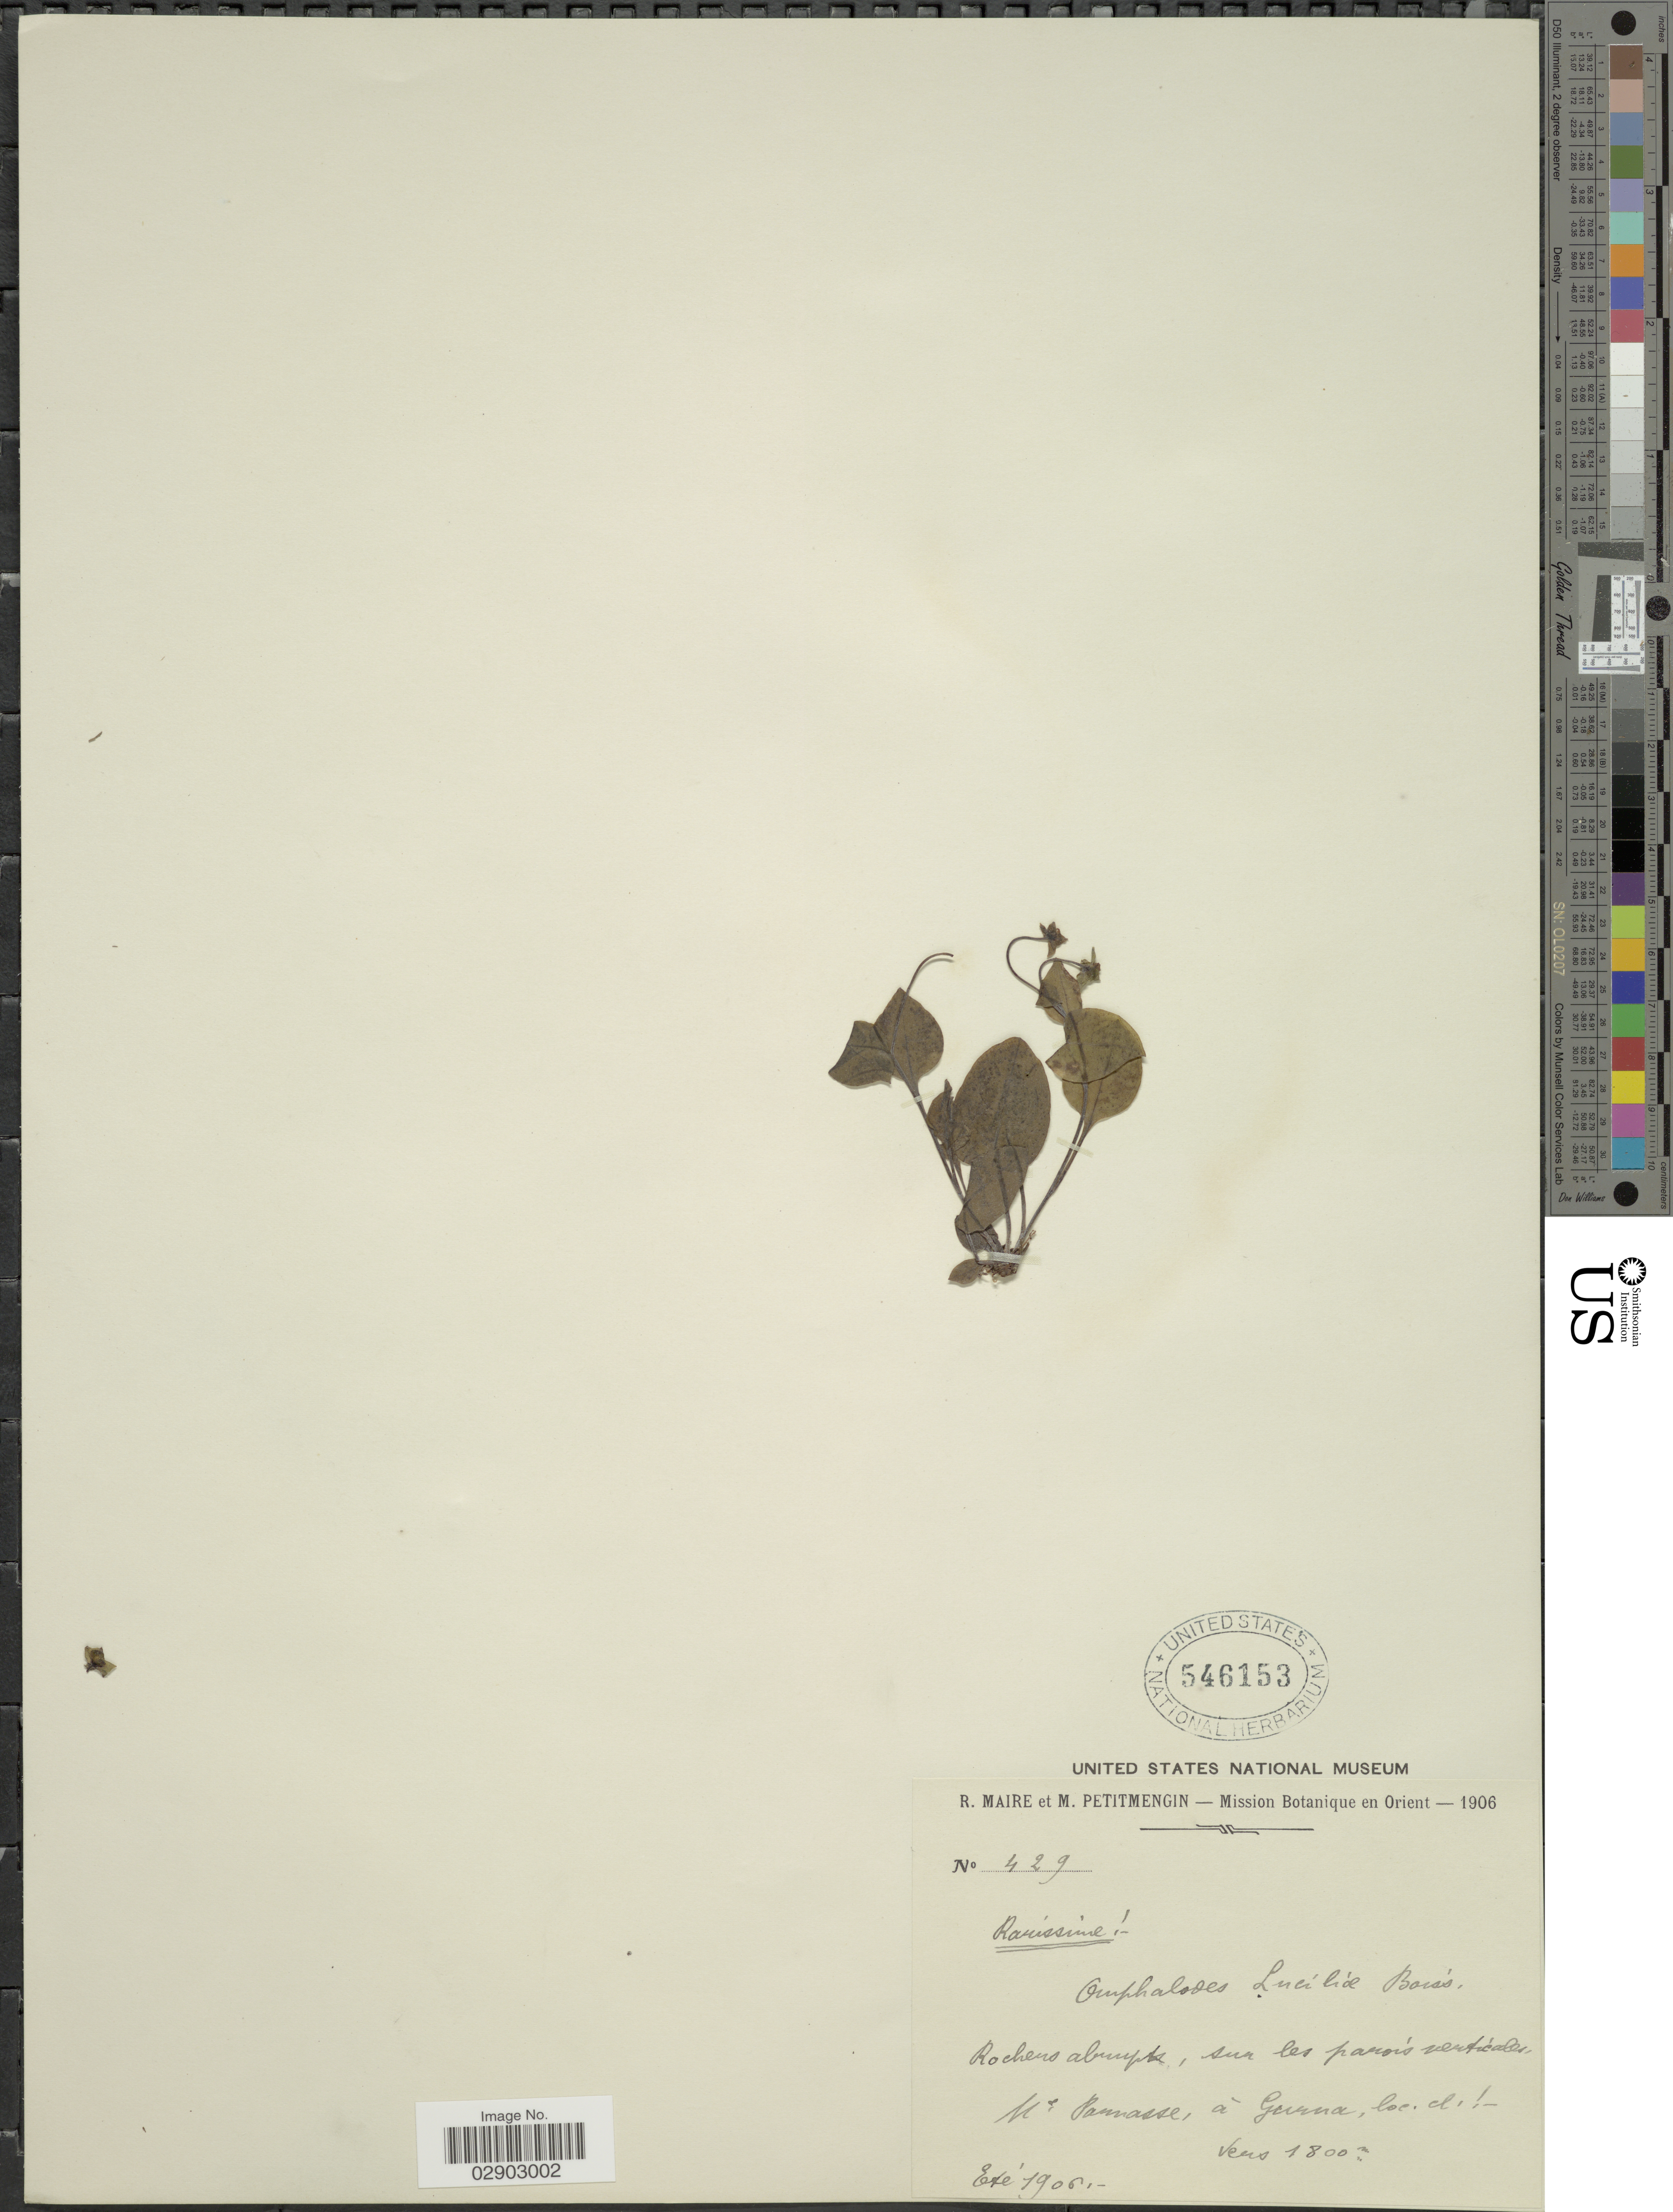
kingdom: Plantae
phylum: Tracheophyta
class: Magnoliopsida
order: Boraginales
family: Boraginaceae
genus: Omphalodes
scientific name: Omphalodes lucilliae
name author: Boiss.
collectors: R. Maire & M. Petitmengin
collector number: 429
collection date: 1906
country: Greece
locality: Mt. Parnasse, á Gurna. [interpreted]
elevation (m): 1800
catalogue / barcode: US 546153